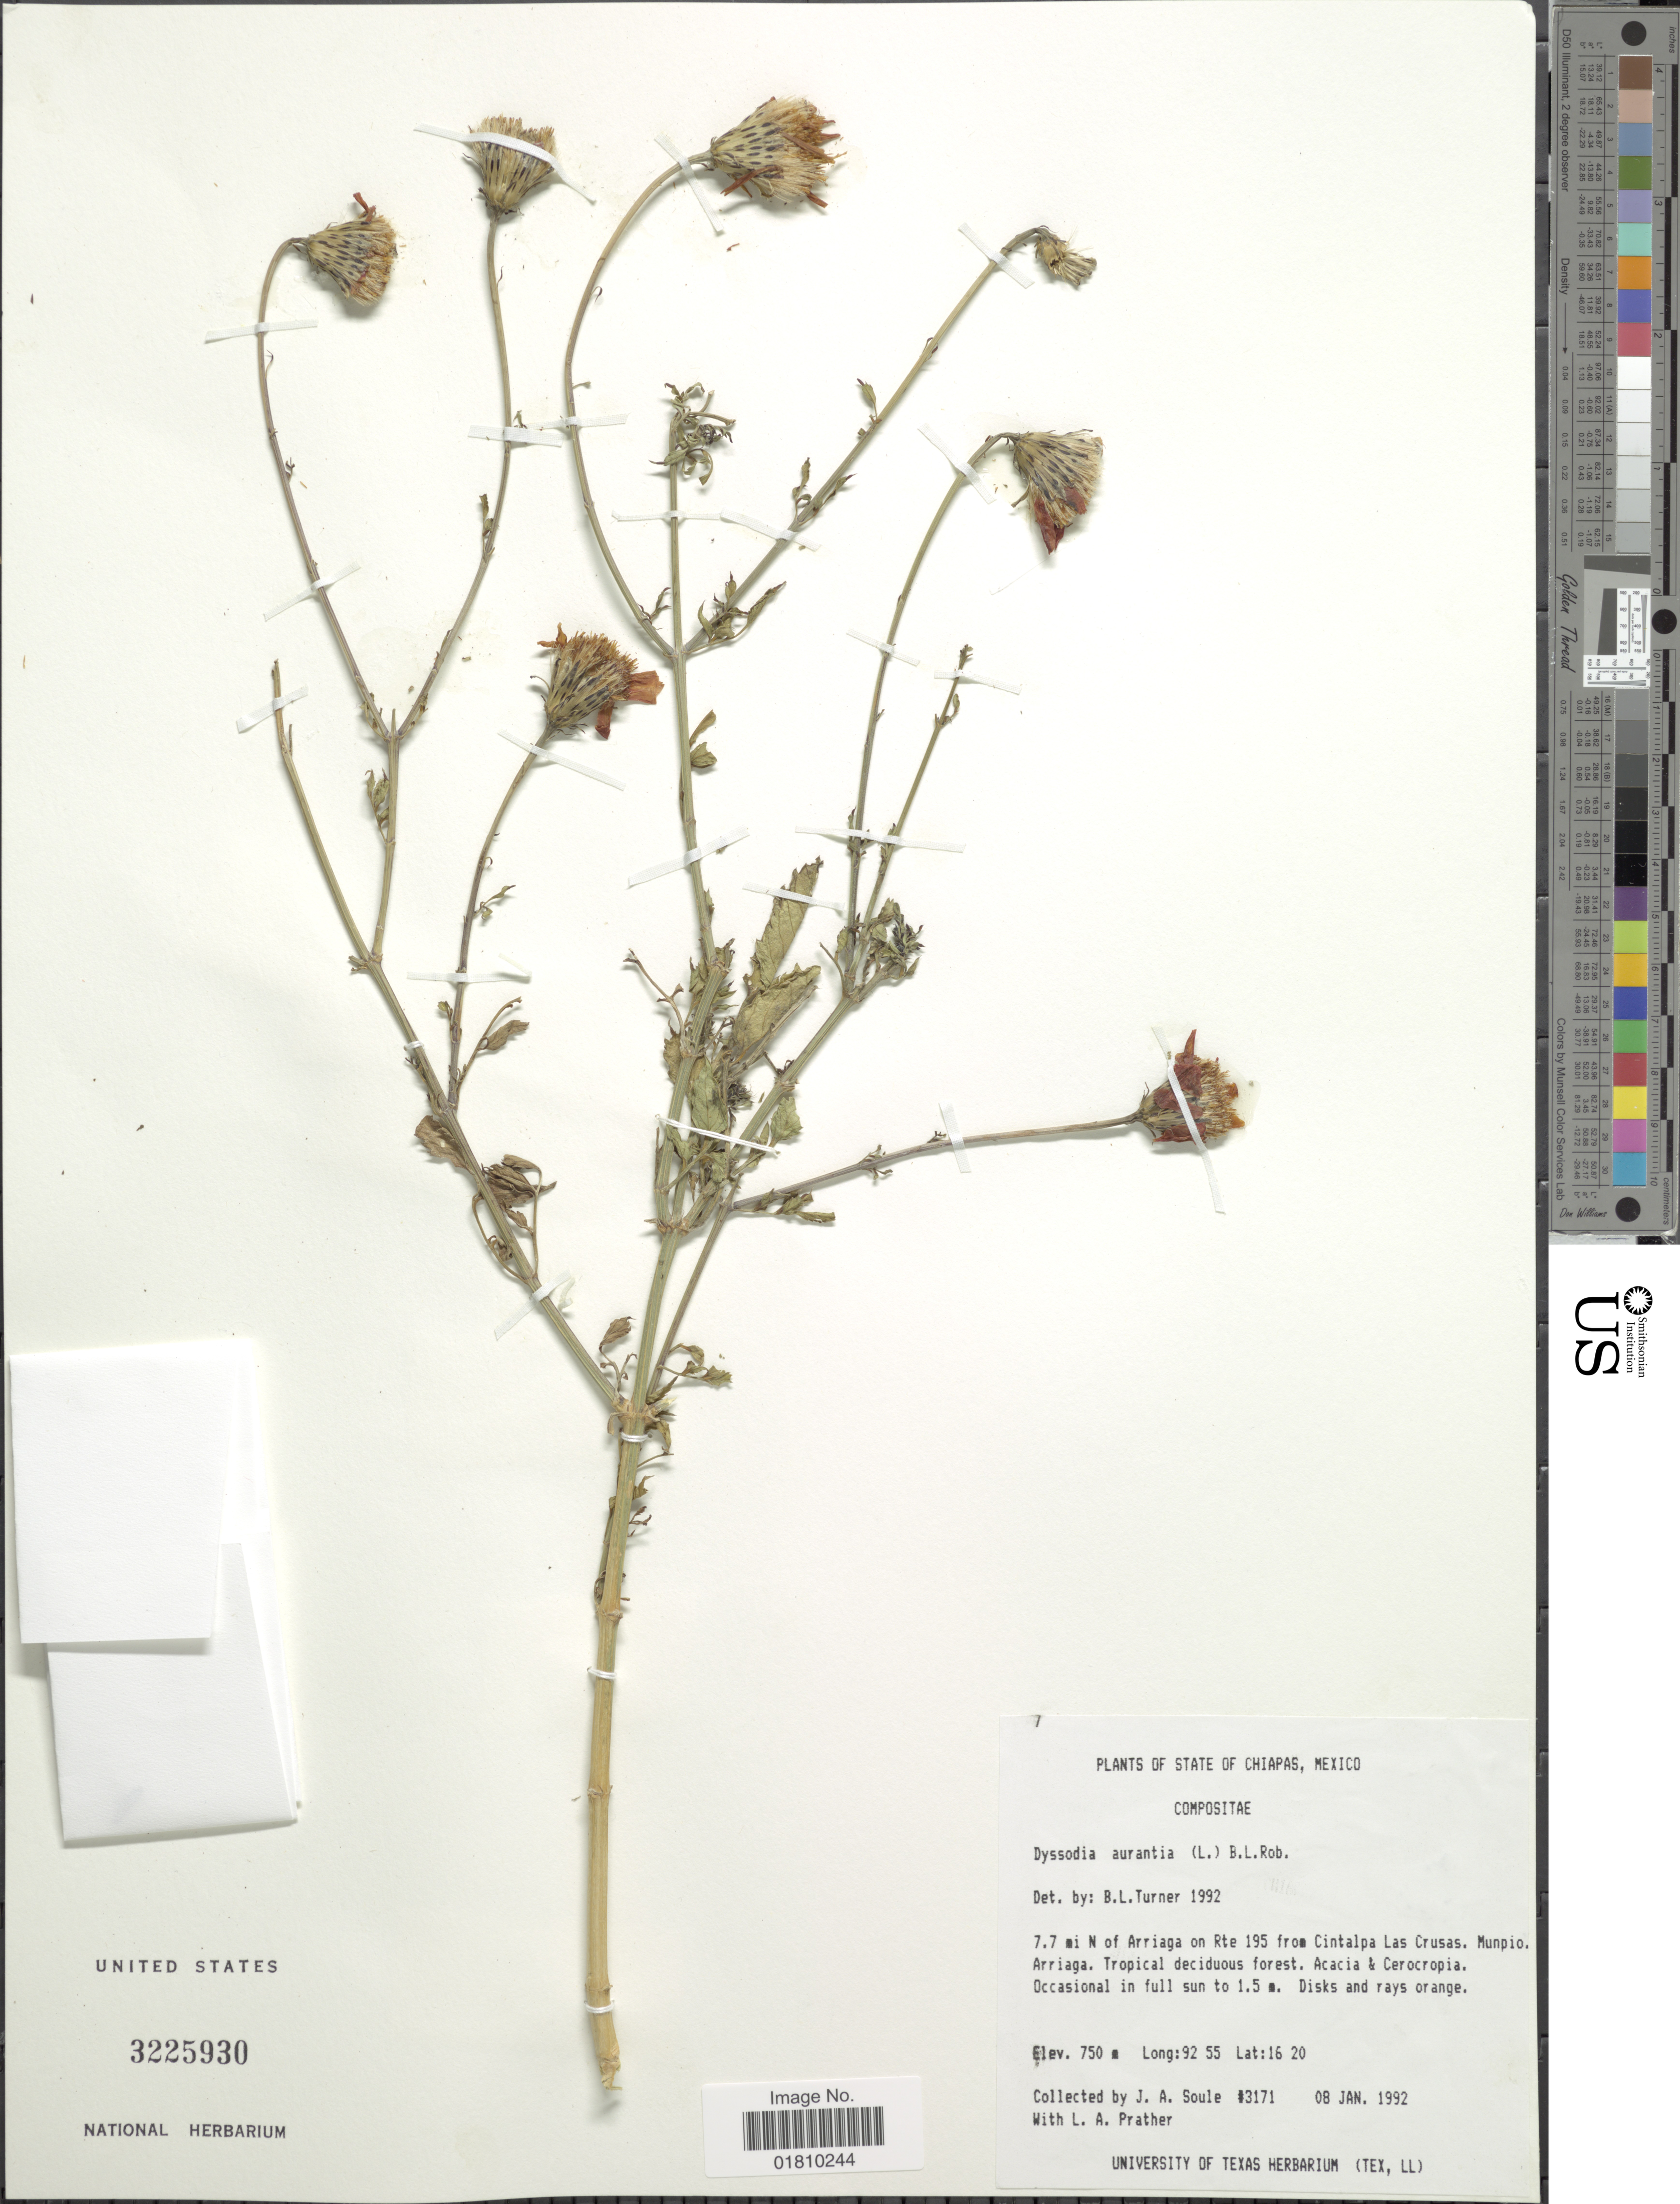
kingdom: Plantae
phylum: Tracheophyta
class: Magnoliopsida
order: Asterales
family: Asteraceae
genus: Adenophyllum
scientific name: Adenophyllum aurantium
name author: (L.) Strother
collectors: J. Soule & L. A. Prather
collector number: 3171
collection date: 1992-01-08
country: Mexico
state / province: Chiapas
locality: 7.7 mi N of Arriaga on Rte 195 frin Cintalpa Las Crusas, Munpio. Arriaga, tropical decidous forest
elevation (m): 750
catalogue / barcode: US 3225930